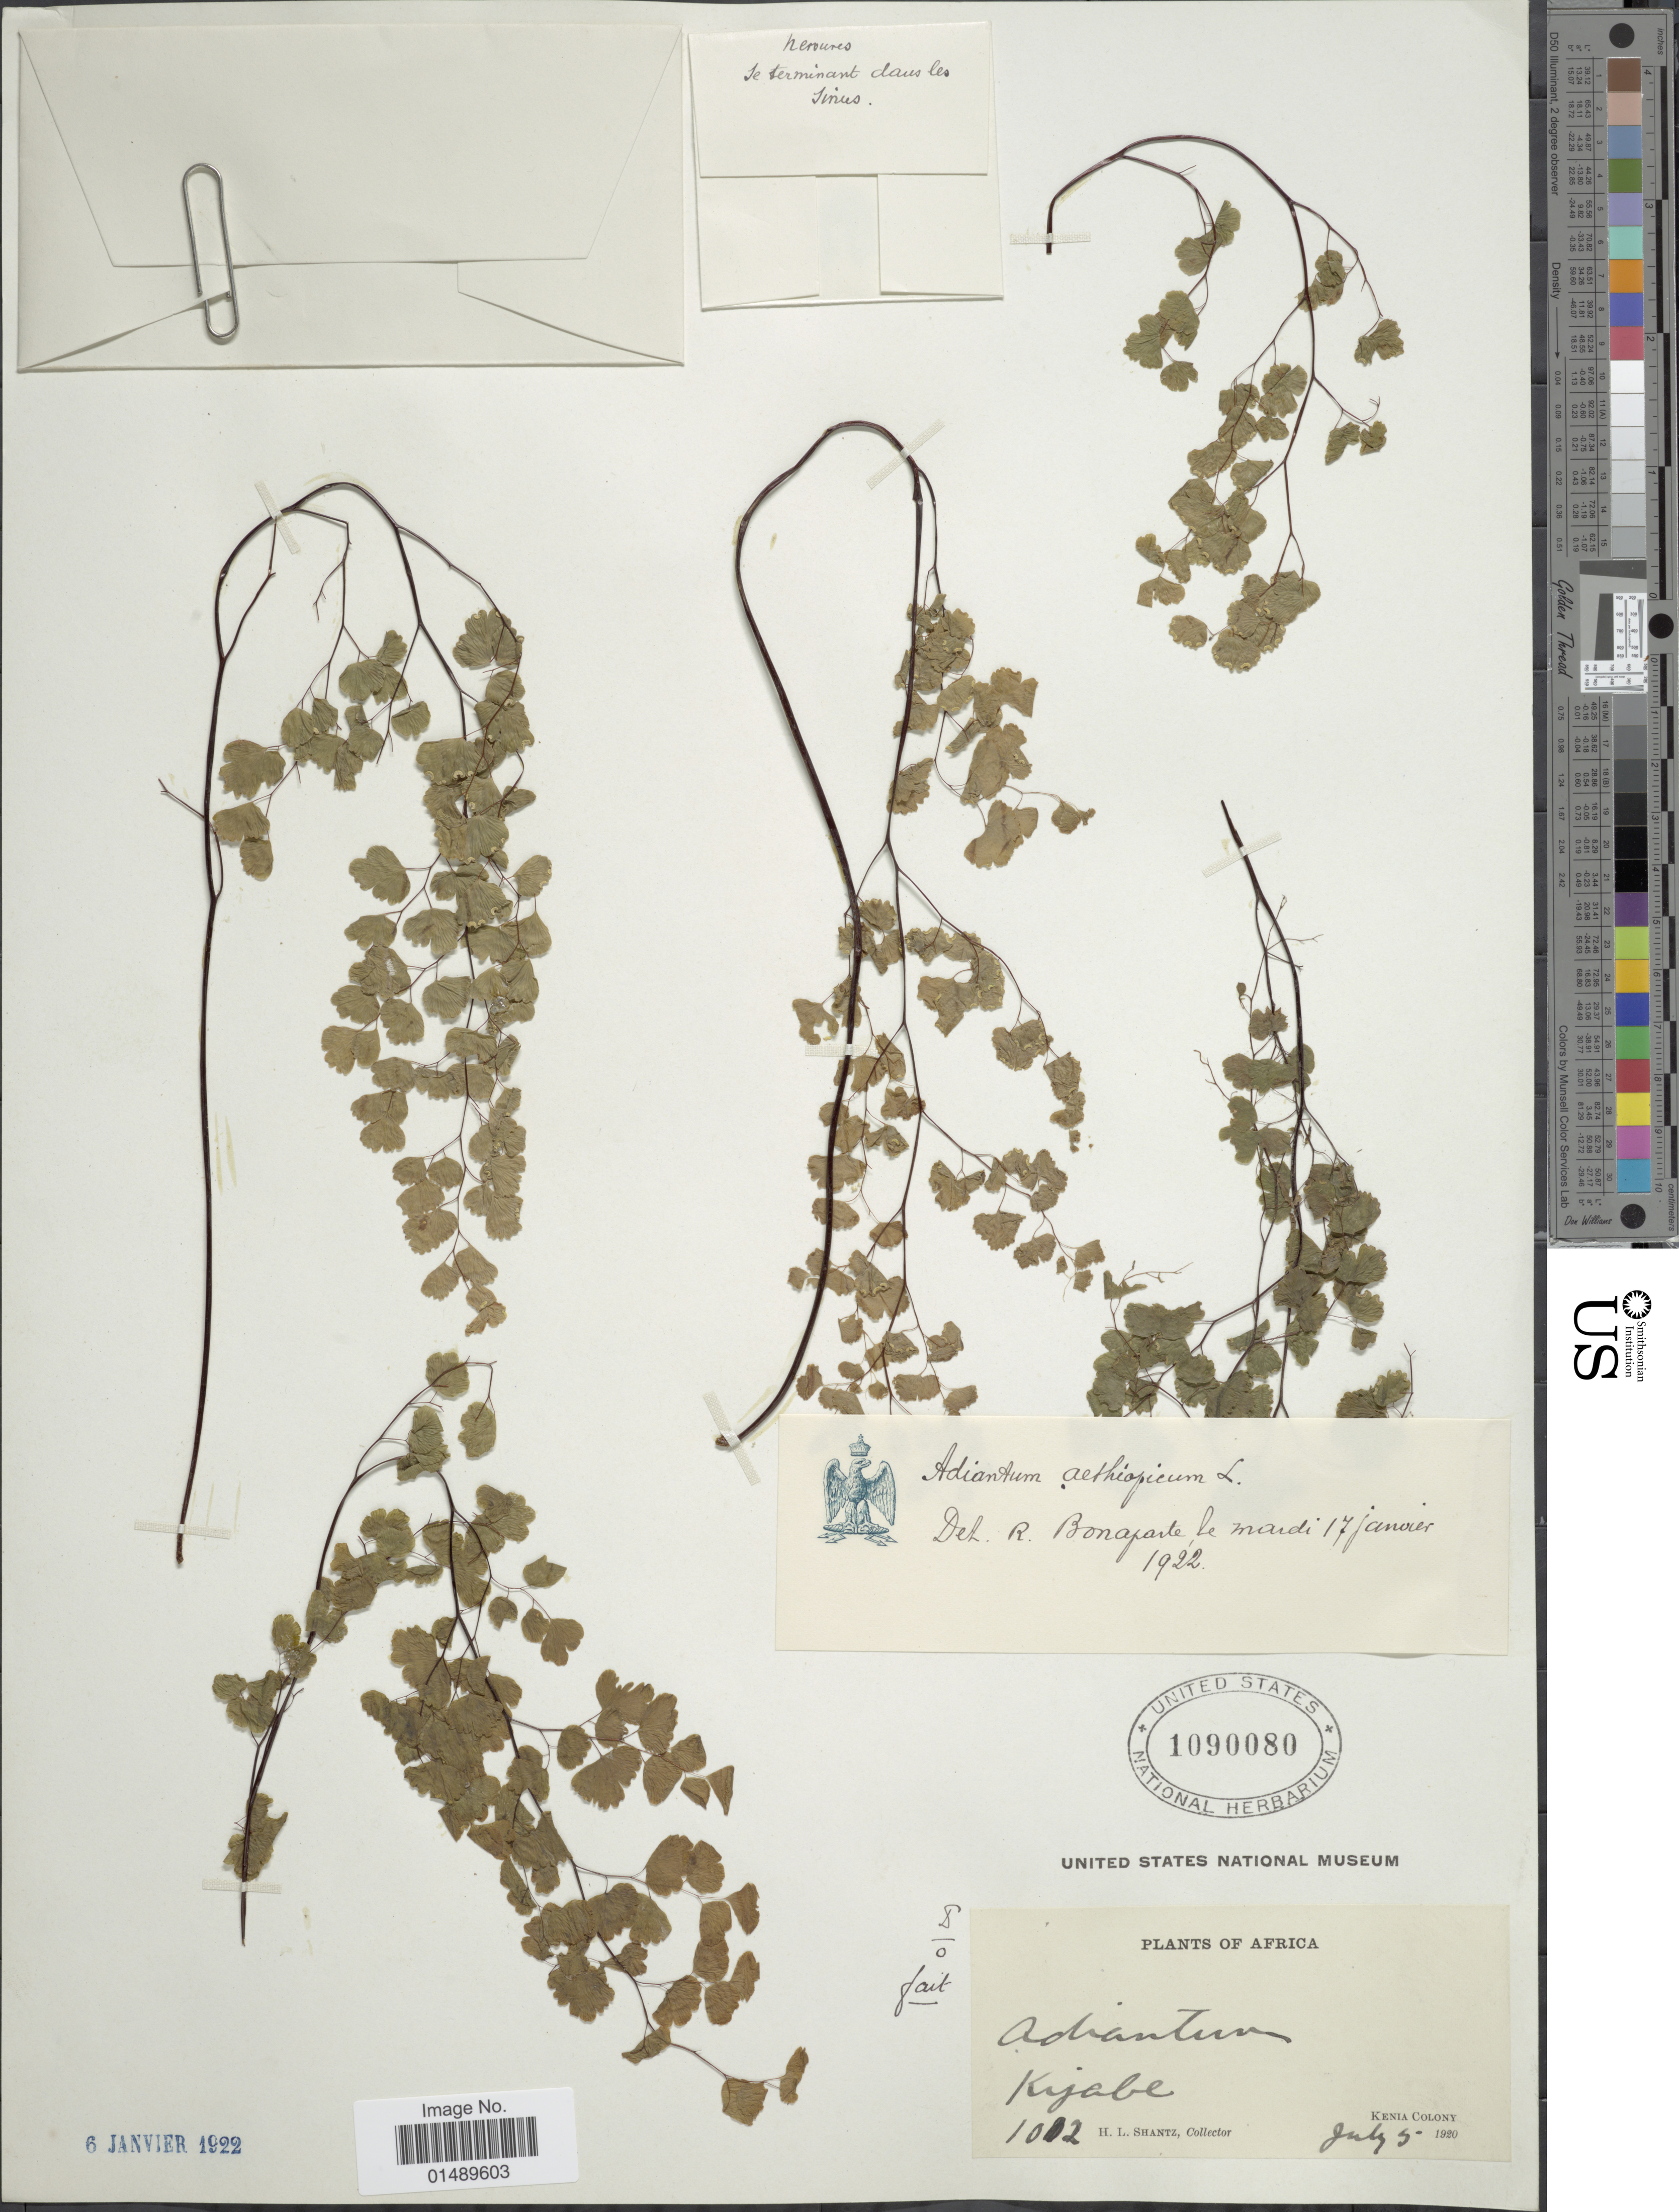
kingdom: Plantae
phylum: Tracheophyta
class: Polypodiopsida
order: Polypodiales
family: Pteridaceae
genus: Adiantum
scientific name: Adiantum poiretii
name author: Wikstr.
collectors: H. Shantz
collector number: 1012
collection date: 1920-07-05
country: Kenya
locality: Africa, Kijabe, Kenia Colony.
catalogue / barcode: US 1090080